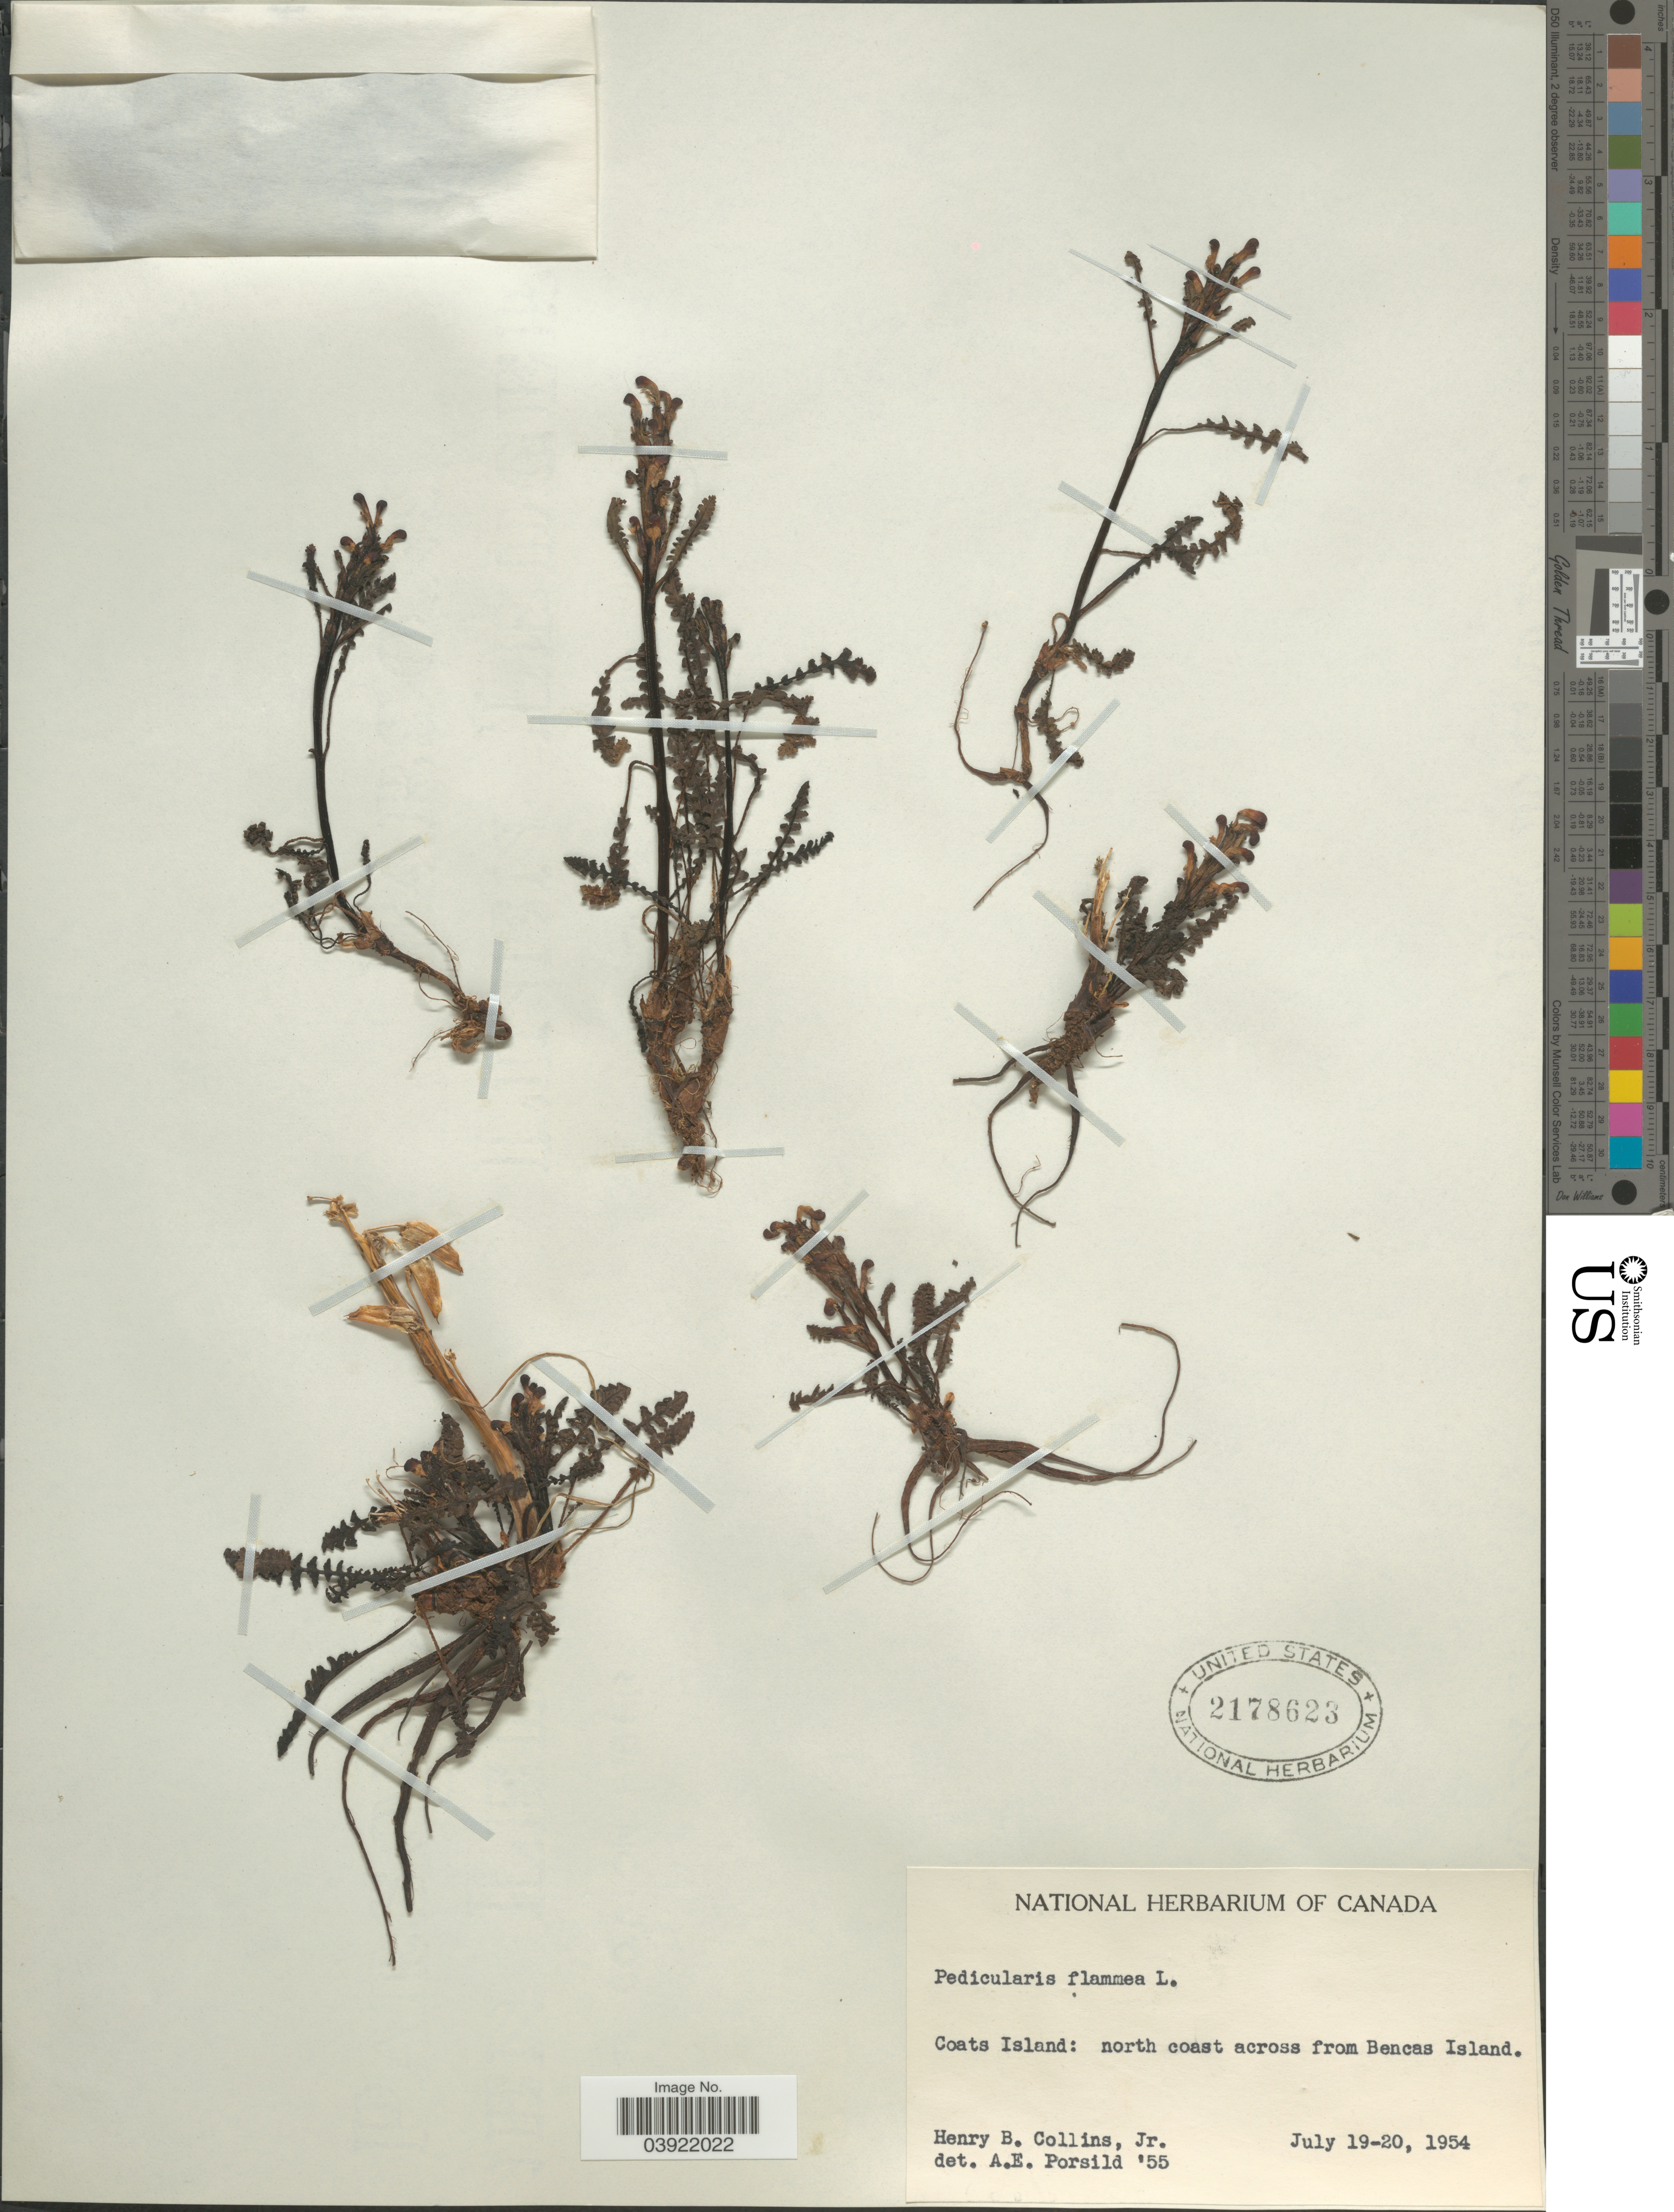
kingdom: Plantae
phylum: Tracheophyta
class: Magnoliopsida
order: Lamiales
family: Orobanchaceae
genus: Pedicularis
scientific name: Pedicularis flammea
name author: L.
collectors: H. Collins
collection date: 1954-07-19/1954-07-20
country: Canada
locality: Coats Island: north coast across from Bencas Island.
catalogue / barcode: US 2178623